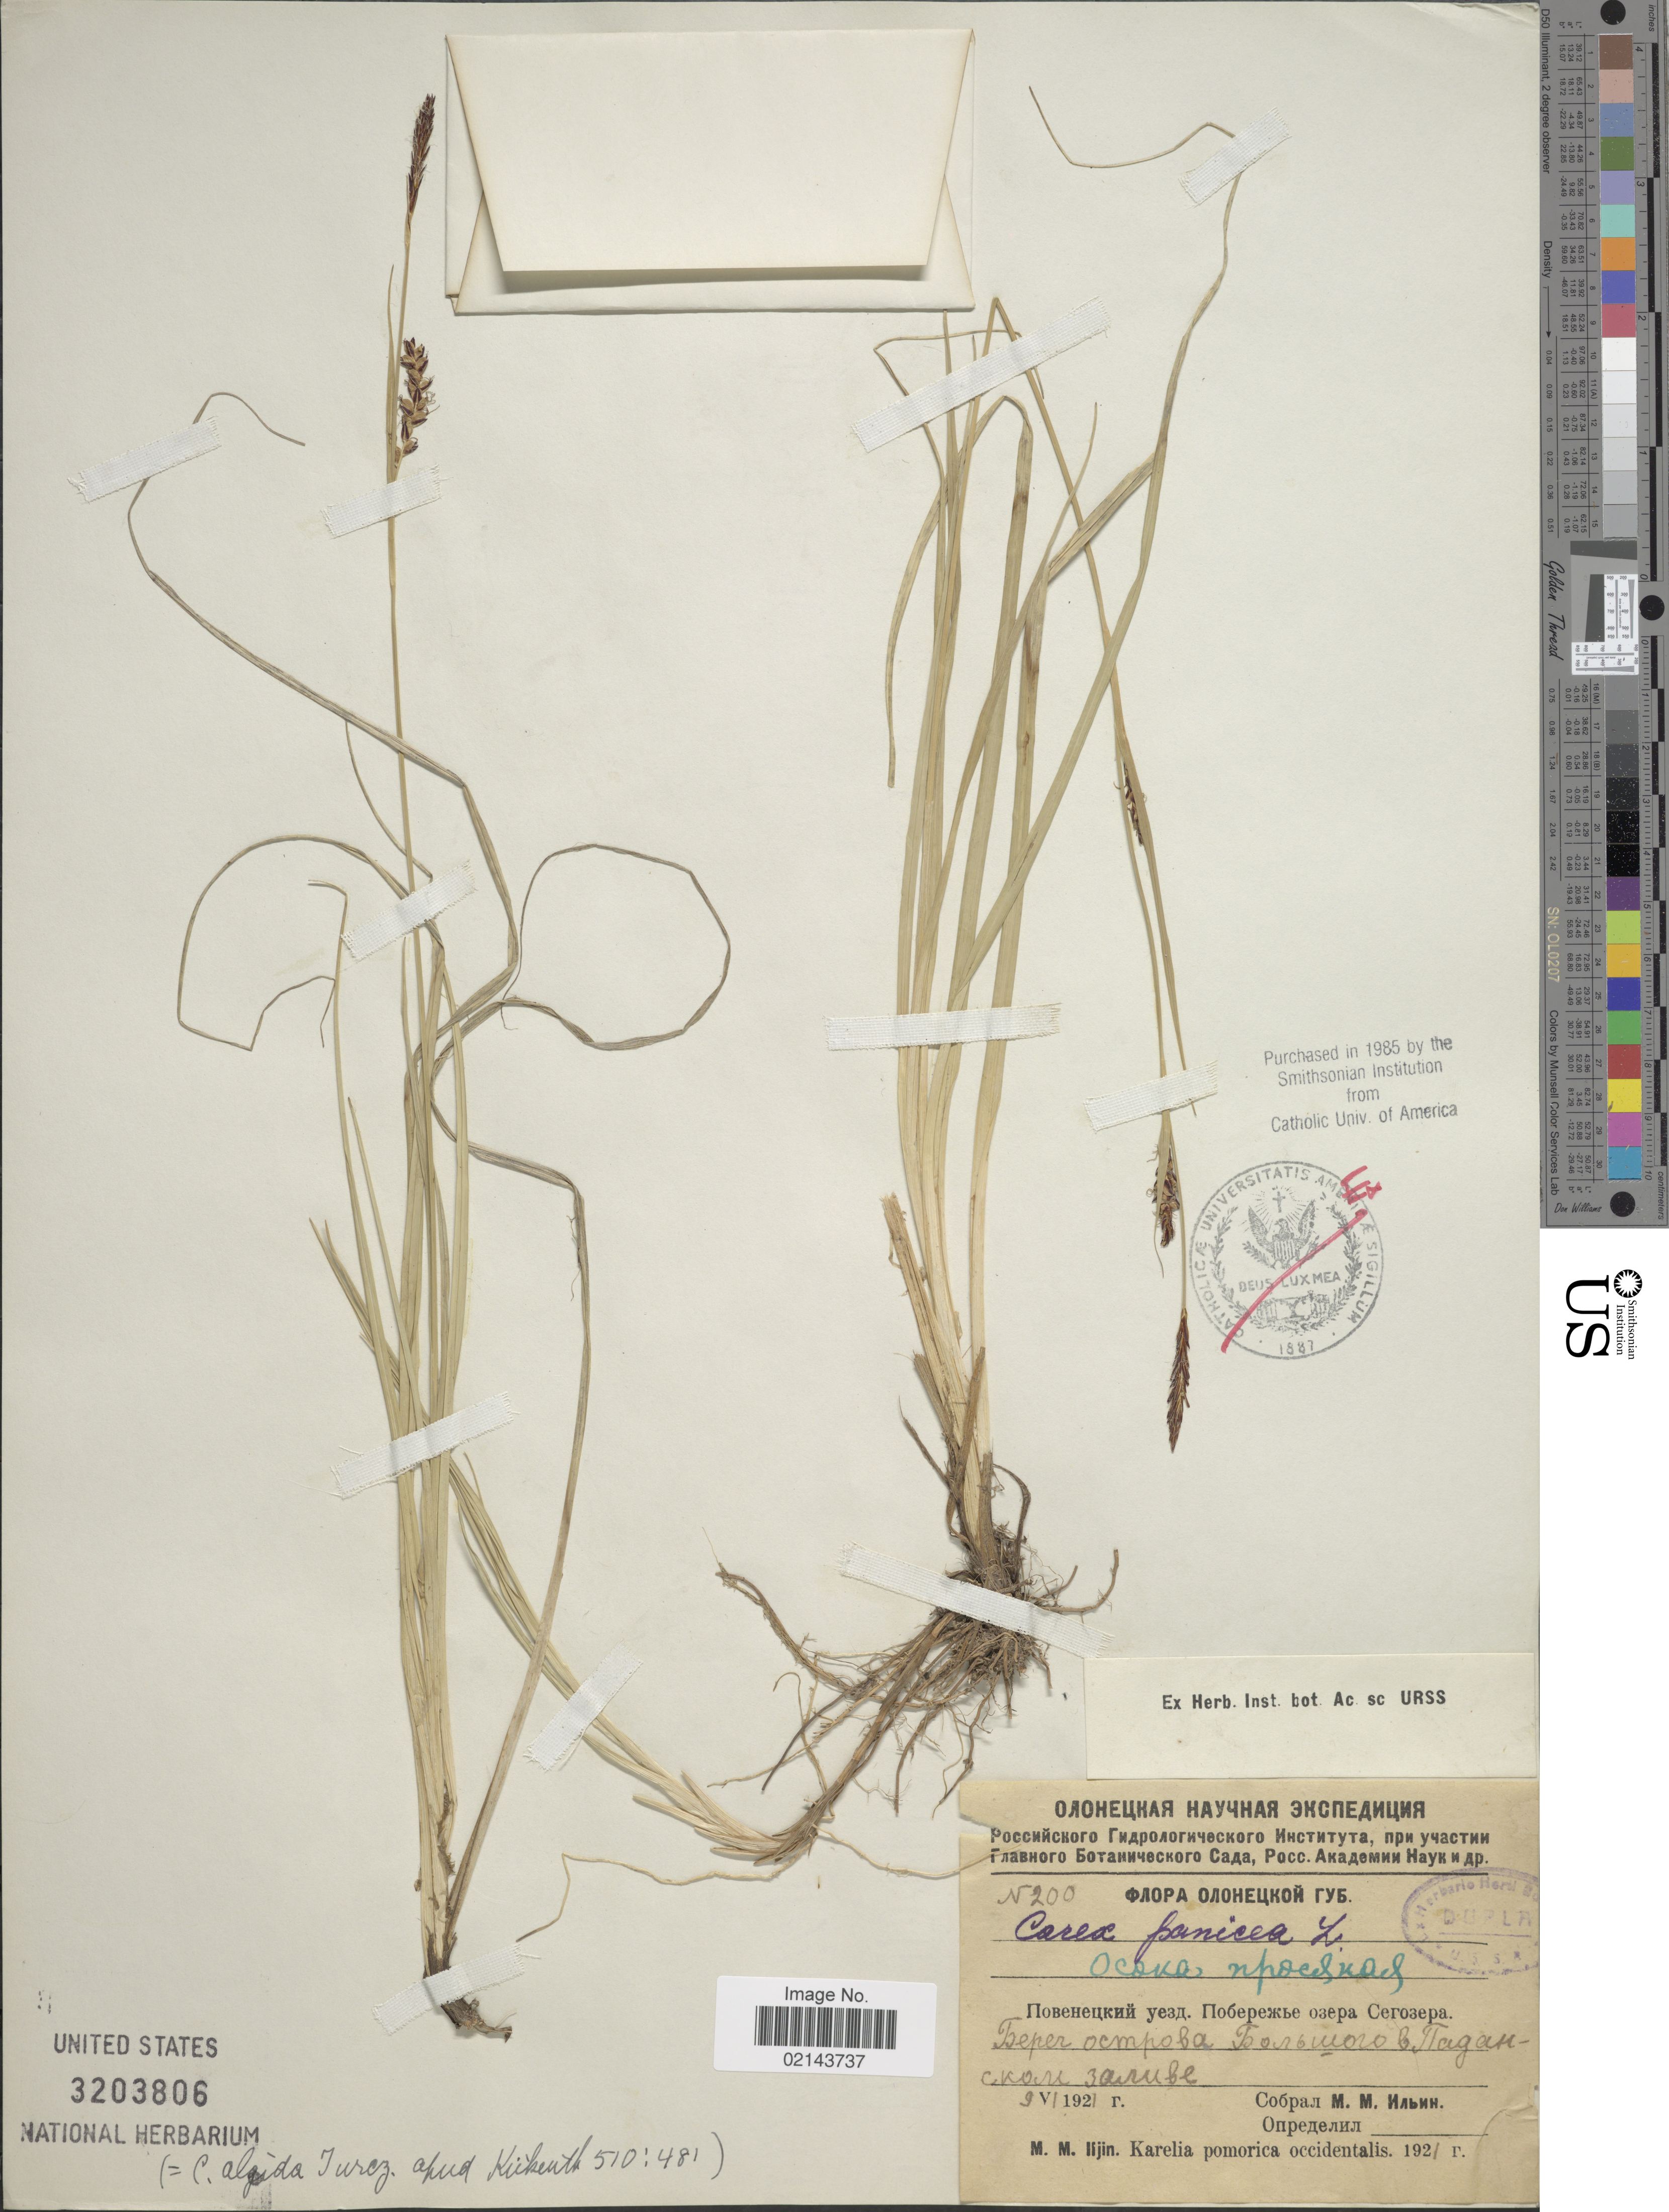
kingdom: Plantae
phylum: Tracheophyta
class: Liliopsida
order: Poales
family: Cyperaceae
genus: Carex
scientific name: Carex algida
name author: Turcz. ex V.I. Krecz.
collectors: M. Iljin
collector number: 200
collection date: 1921-06-09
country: Russian Federation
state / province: Karelia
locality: Karelia pomorica occidentalis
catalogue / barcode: US 3203806